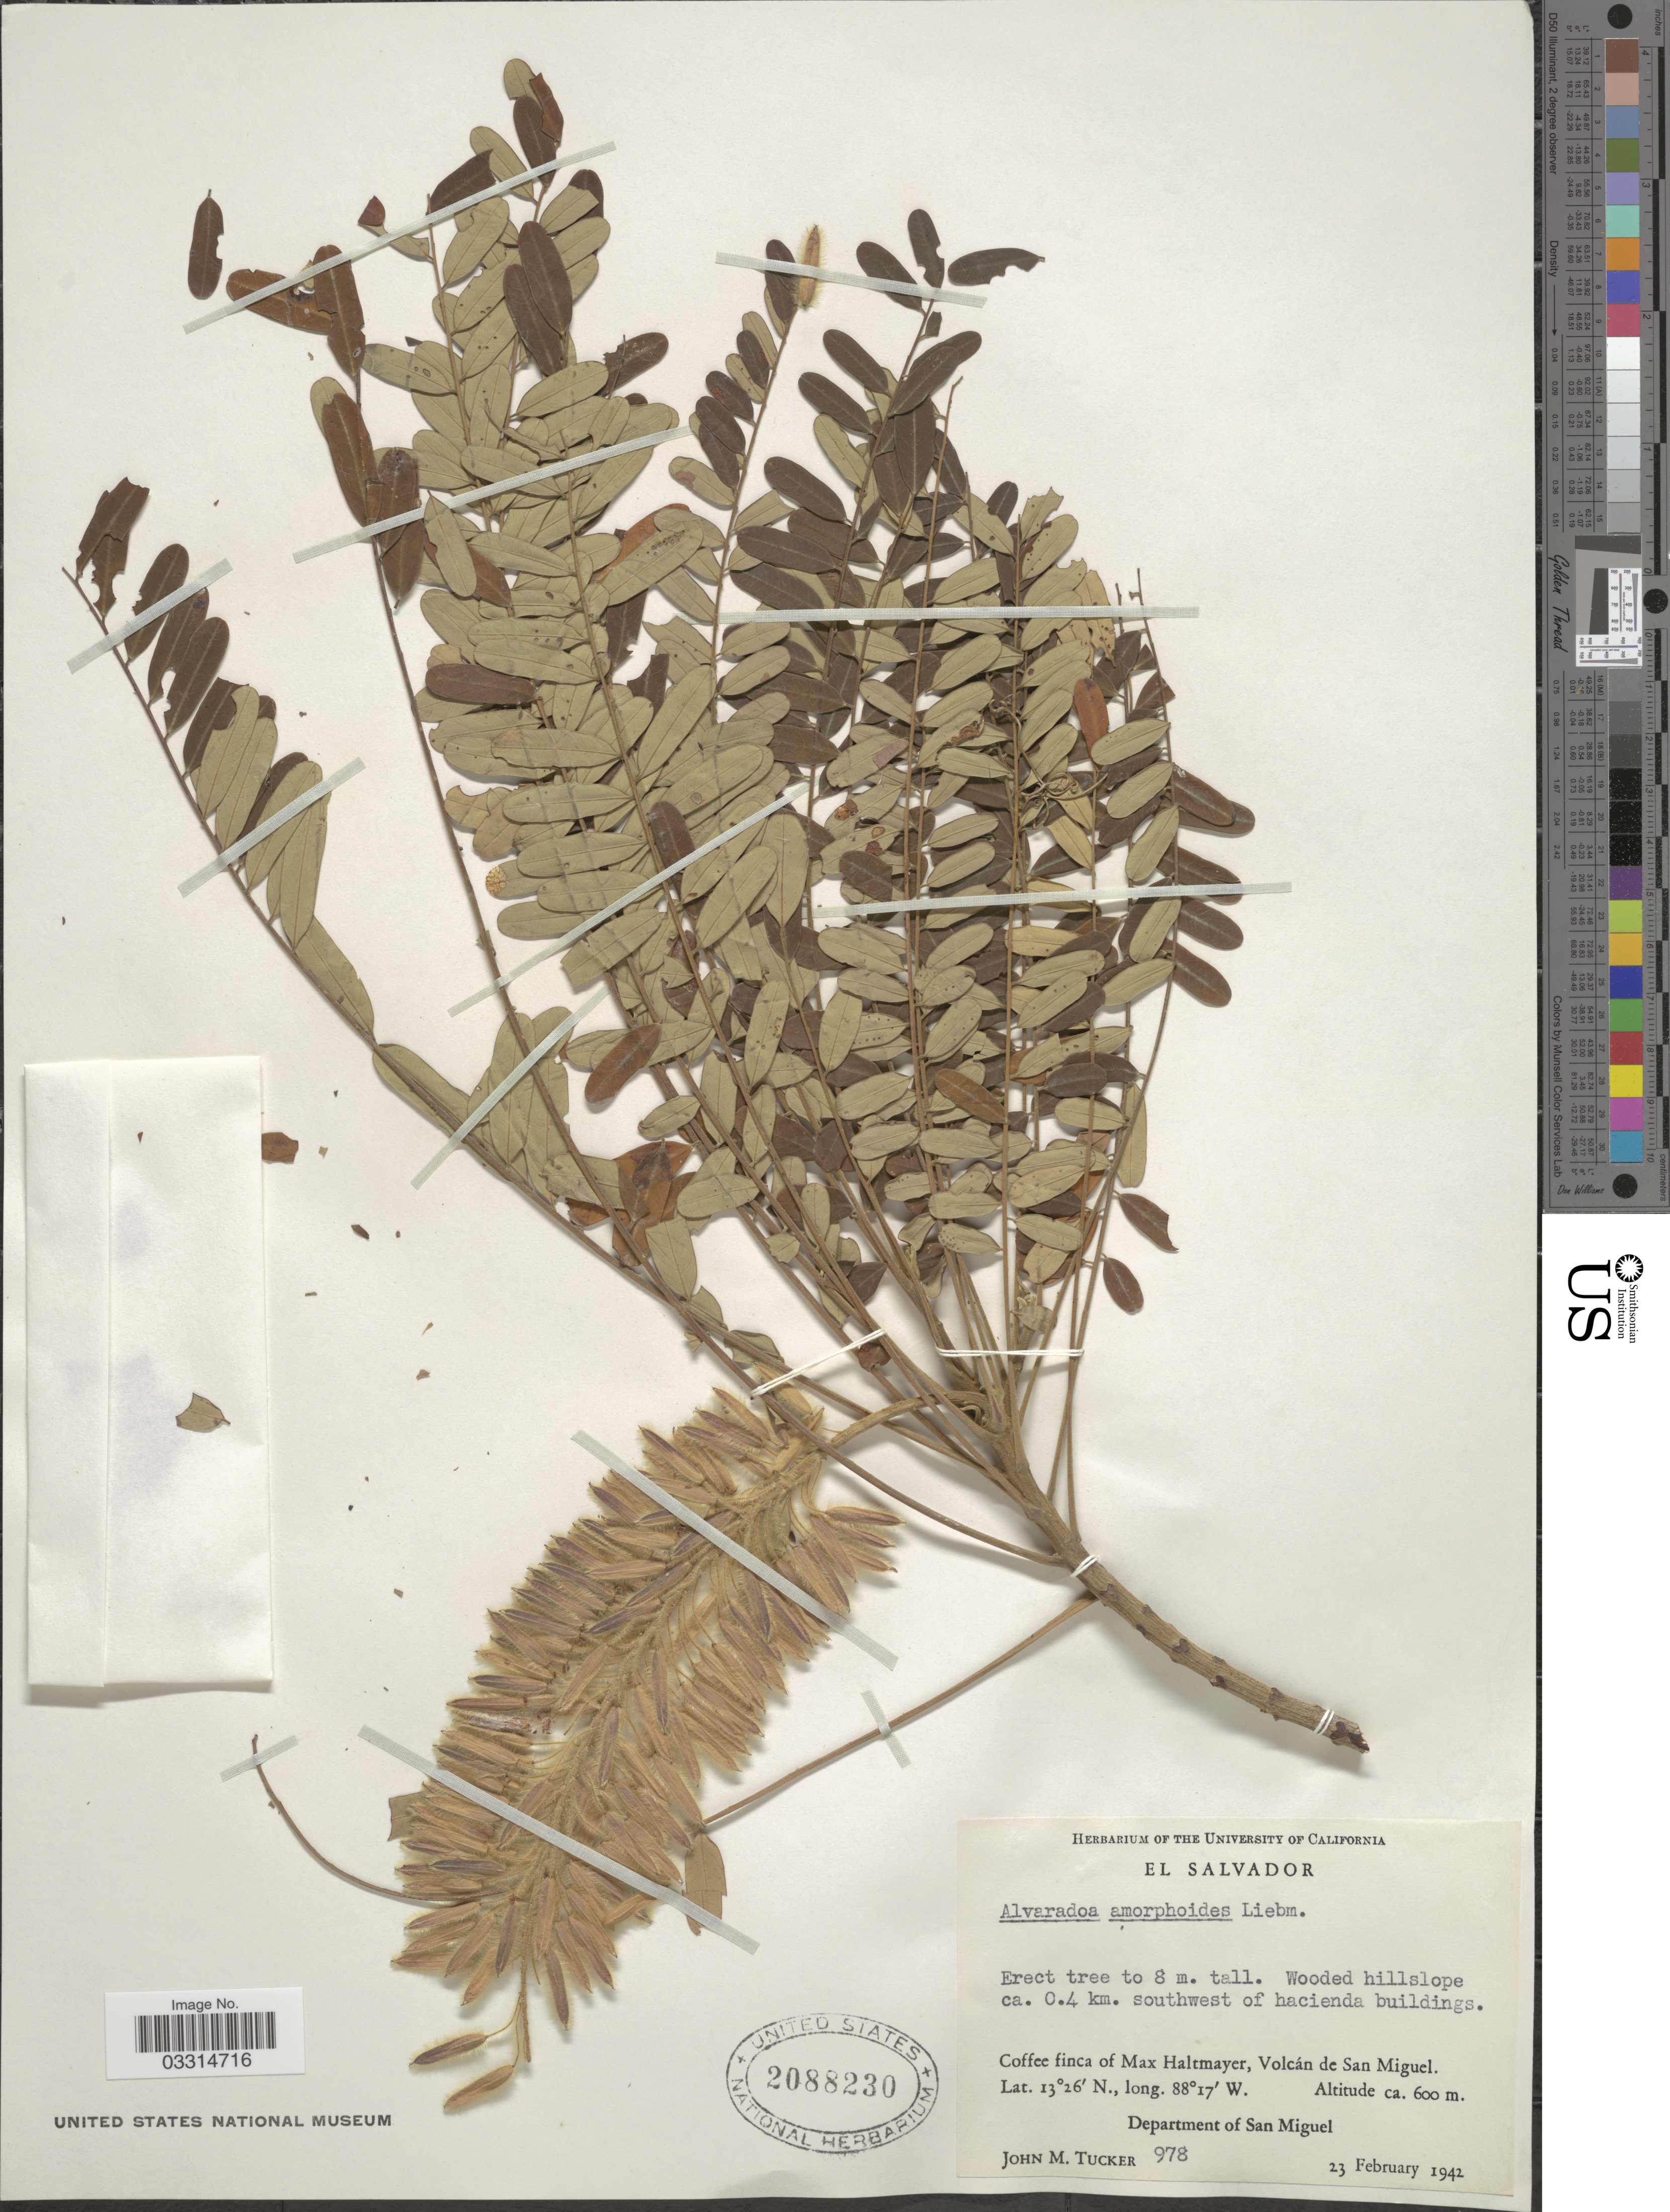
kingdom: Plantae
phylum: Tracheophyta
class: Magnoliopsida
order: Picramniales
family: Picramniaceae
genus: Alvaradoa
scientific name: Alvaradoa amorphoides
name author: Liebm.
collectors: J. M. Tucker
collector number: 978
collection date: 1942-02-23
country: El Salvador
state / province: San Miguel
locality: Wooded hillslope ca. 0.4 km. southwest of hacienda buildings. Coffee finca of Max Haltmayer, Volcán de San Miguel. Department of San Miguel.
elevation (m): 600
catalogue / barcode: US 2088230